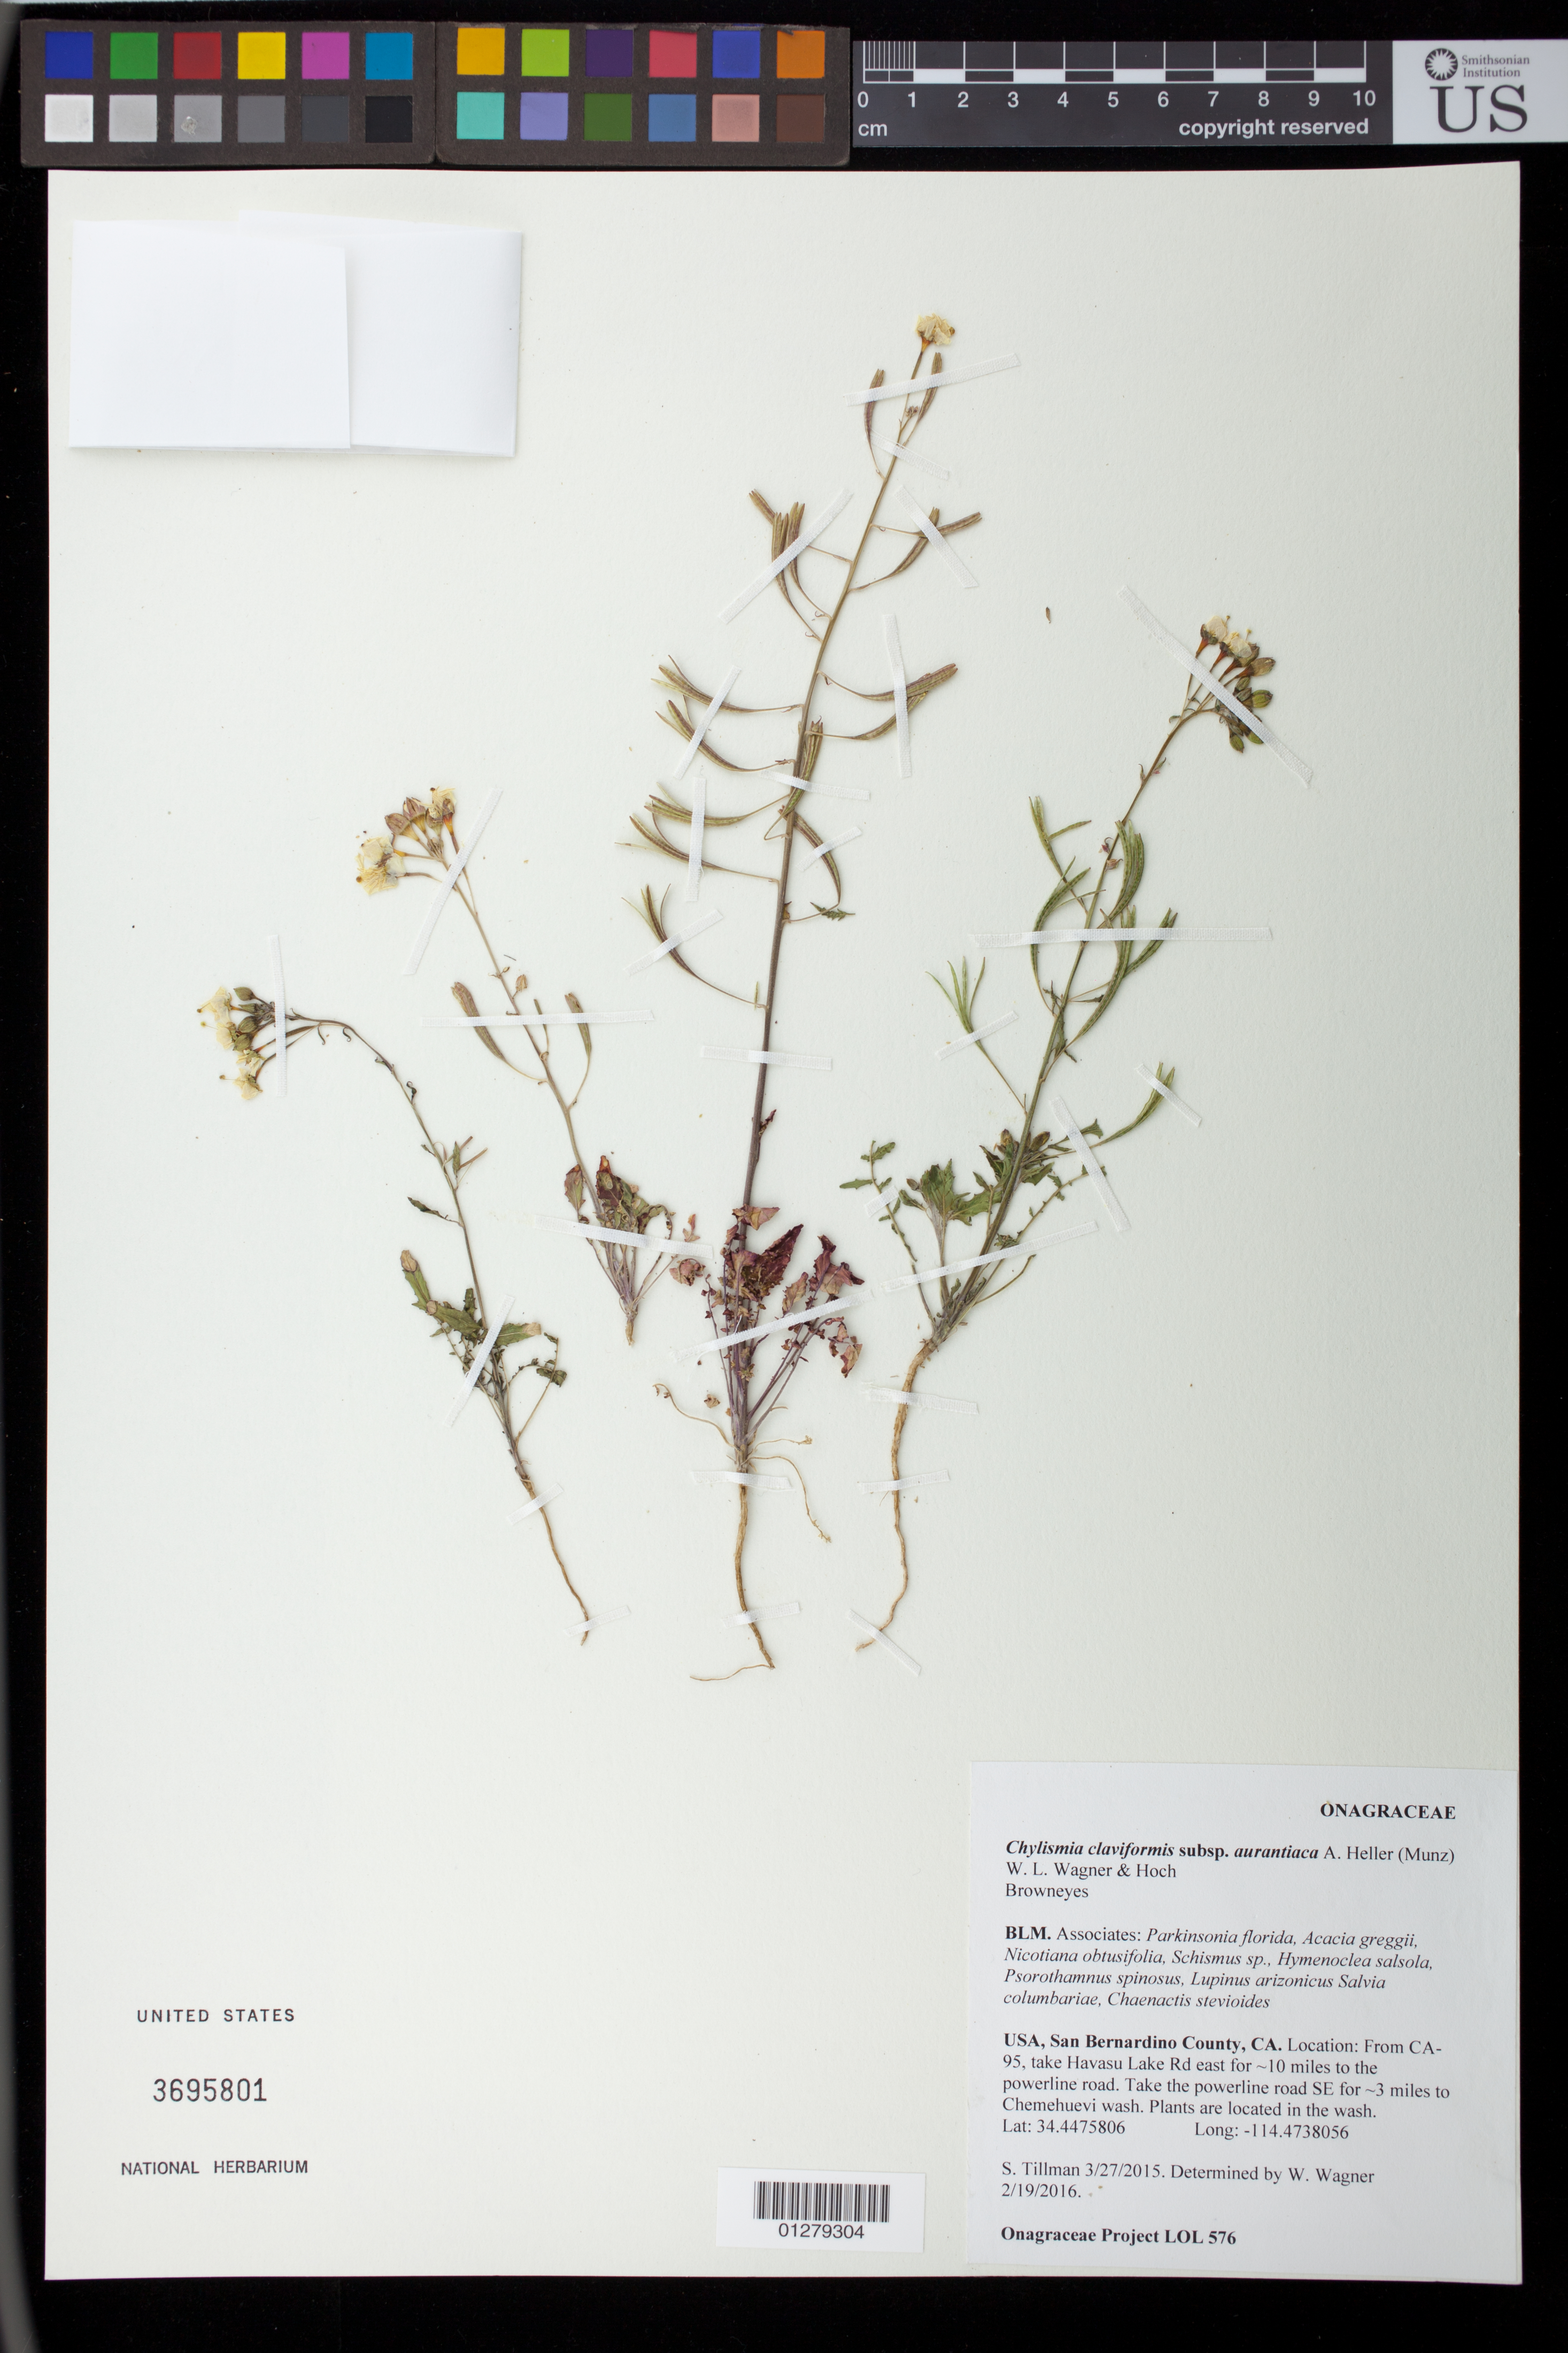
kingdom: Plantae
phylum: Tracheophyta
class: Magnoliopsida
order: Myrtales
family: Onagraceae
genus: Chylismia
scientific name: Chylismia claviformis subsp. aurantiaca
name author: (Munz) W.L. Wagner & Hoch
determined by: Wagner, W. L., (BOT), Smithsonian Institution - National Museum of Natural History (UNITED STATES)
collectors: S. Tillman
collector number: LOL 576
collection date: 2015-03-27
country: United States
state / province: California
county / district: San Bernardino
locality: From CA-95, take Havasu Lake Rd east for ~10 miles to the powerline road. Take the powerline road SE for ~3 miles to Chemehuevi wash. Plants are located in the wash.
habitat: Large, sandy wash channel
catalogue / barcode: US 3695801